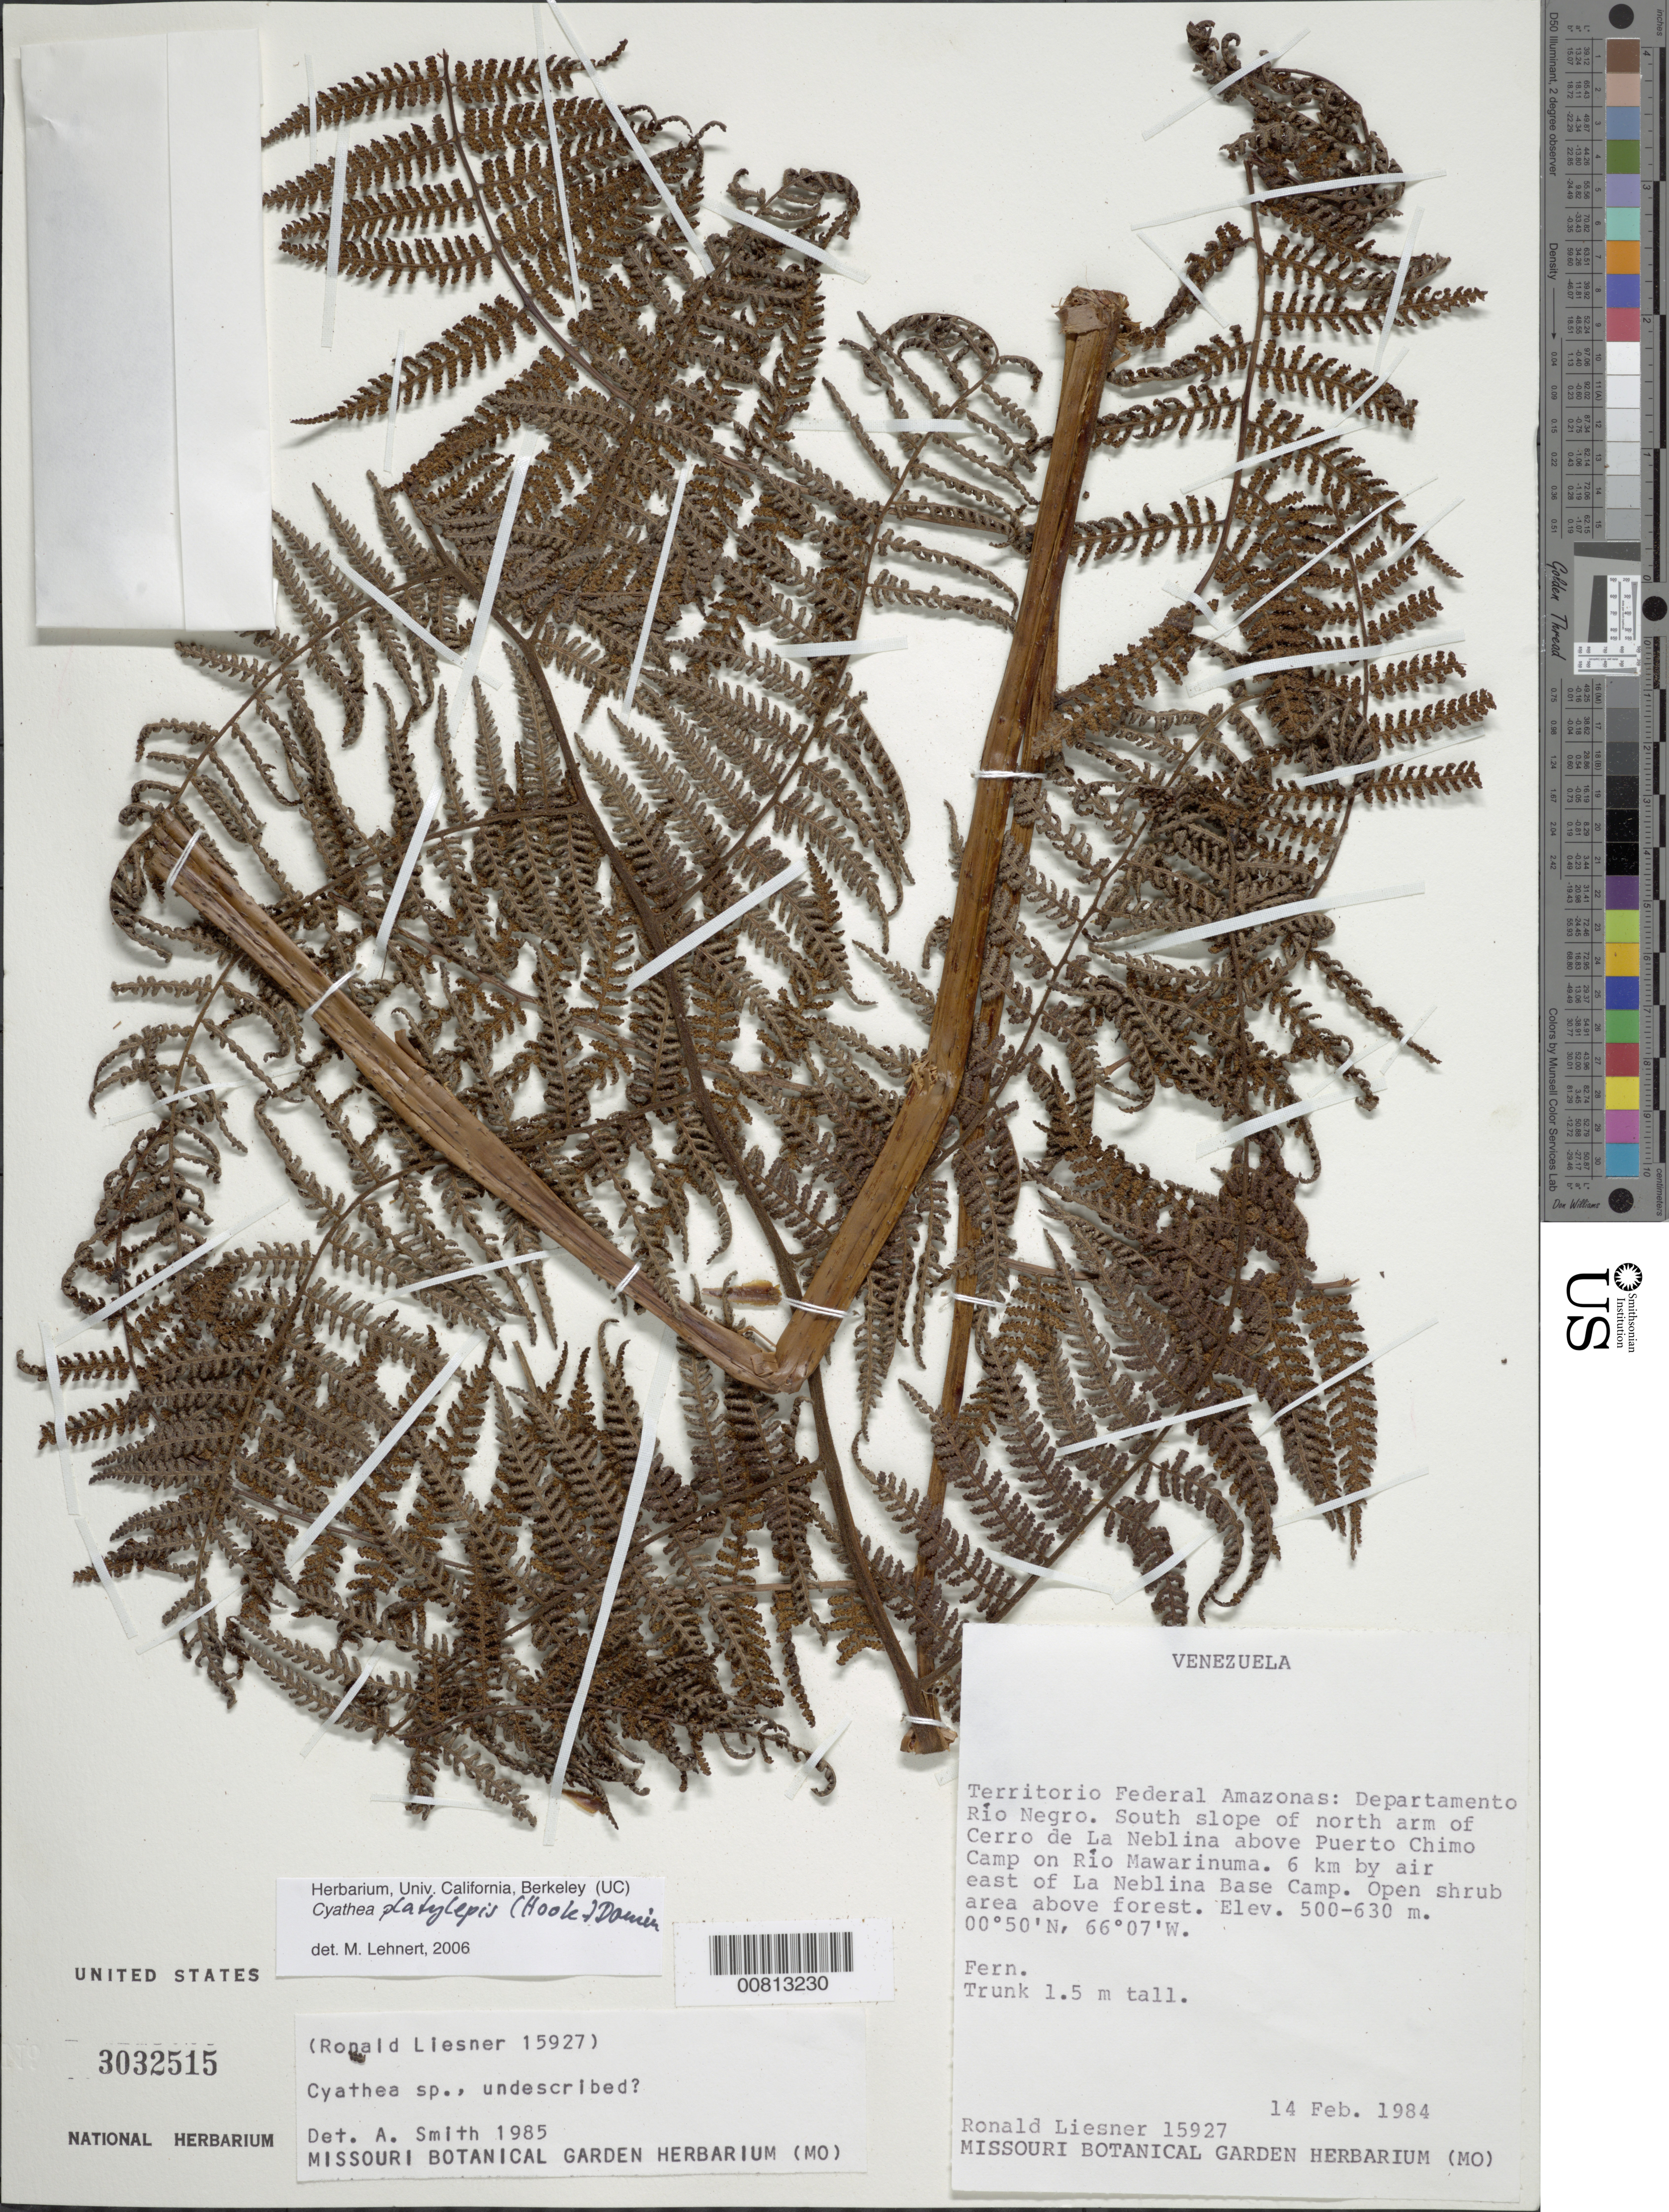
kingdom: Plantae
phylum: Tracheophyta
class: Polypodiopsida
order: Cyatheales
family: Cyatheaceae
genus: Cyathea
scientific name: Cyathea platylepis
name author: (Hook.) Domin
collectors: R. L. Liesner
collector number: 15927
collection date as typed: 14-Feb-84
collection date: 1984-02-14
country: Venezuela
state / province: Amazonas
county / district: Río Negro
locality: Cerro de La Neblina, N arm, above Puerto Chimo Camp on Río Mawarinuma; 6 km by air E of La Neblina Base Camp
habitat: Open shrub area above forest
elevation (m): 500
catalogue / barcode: US 3032515